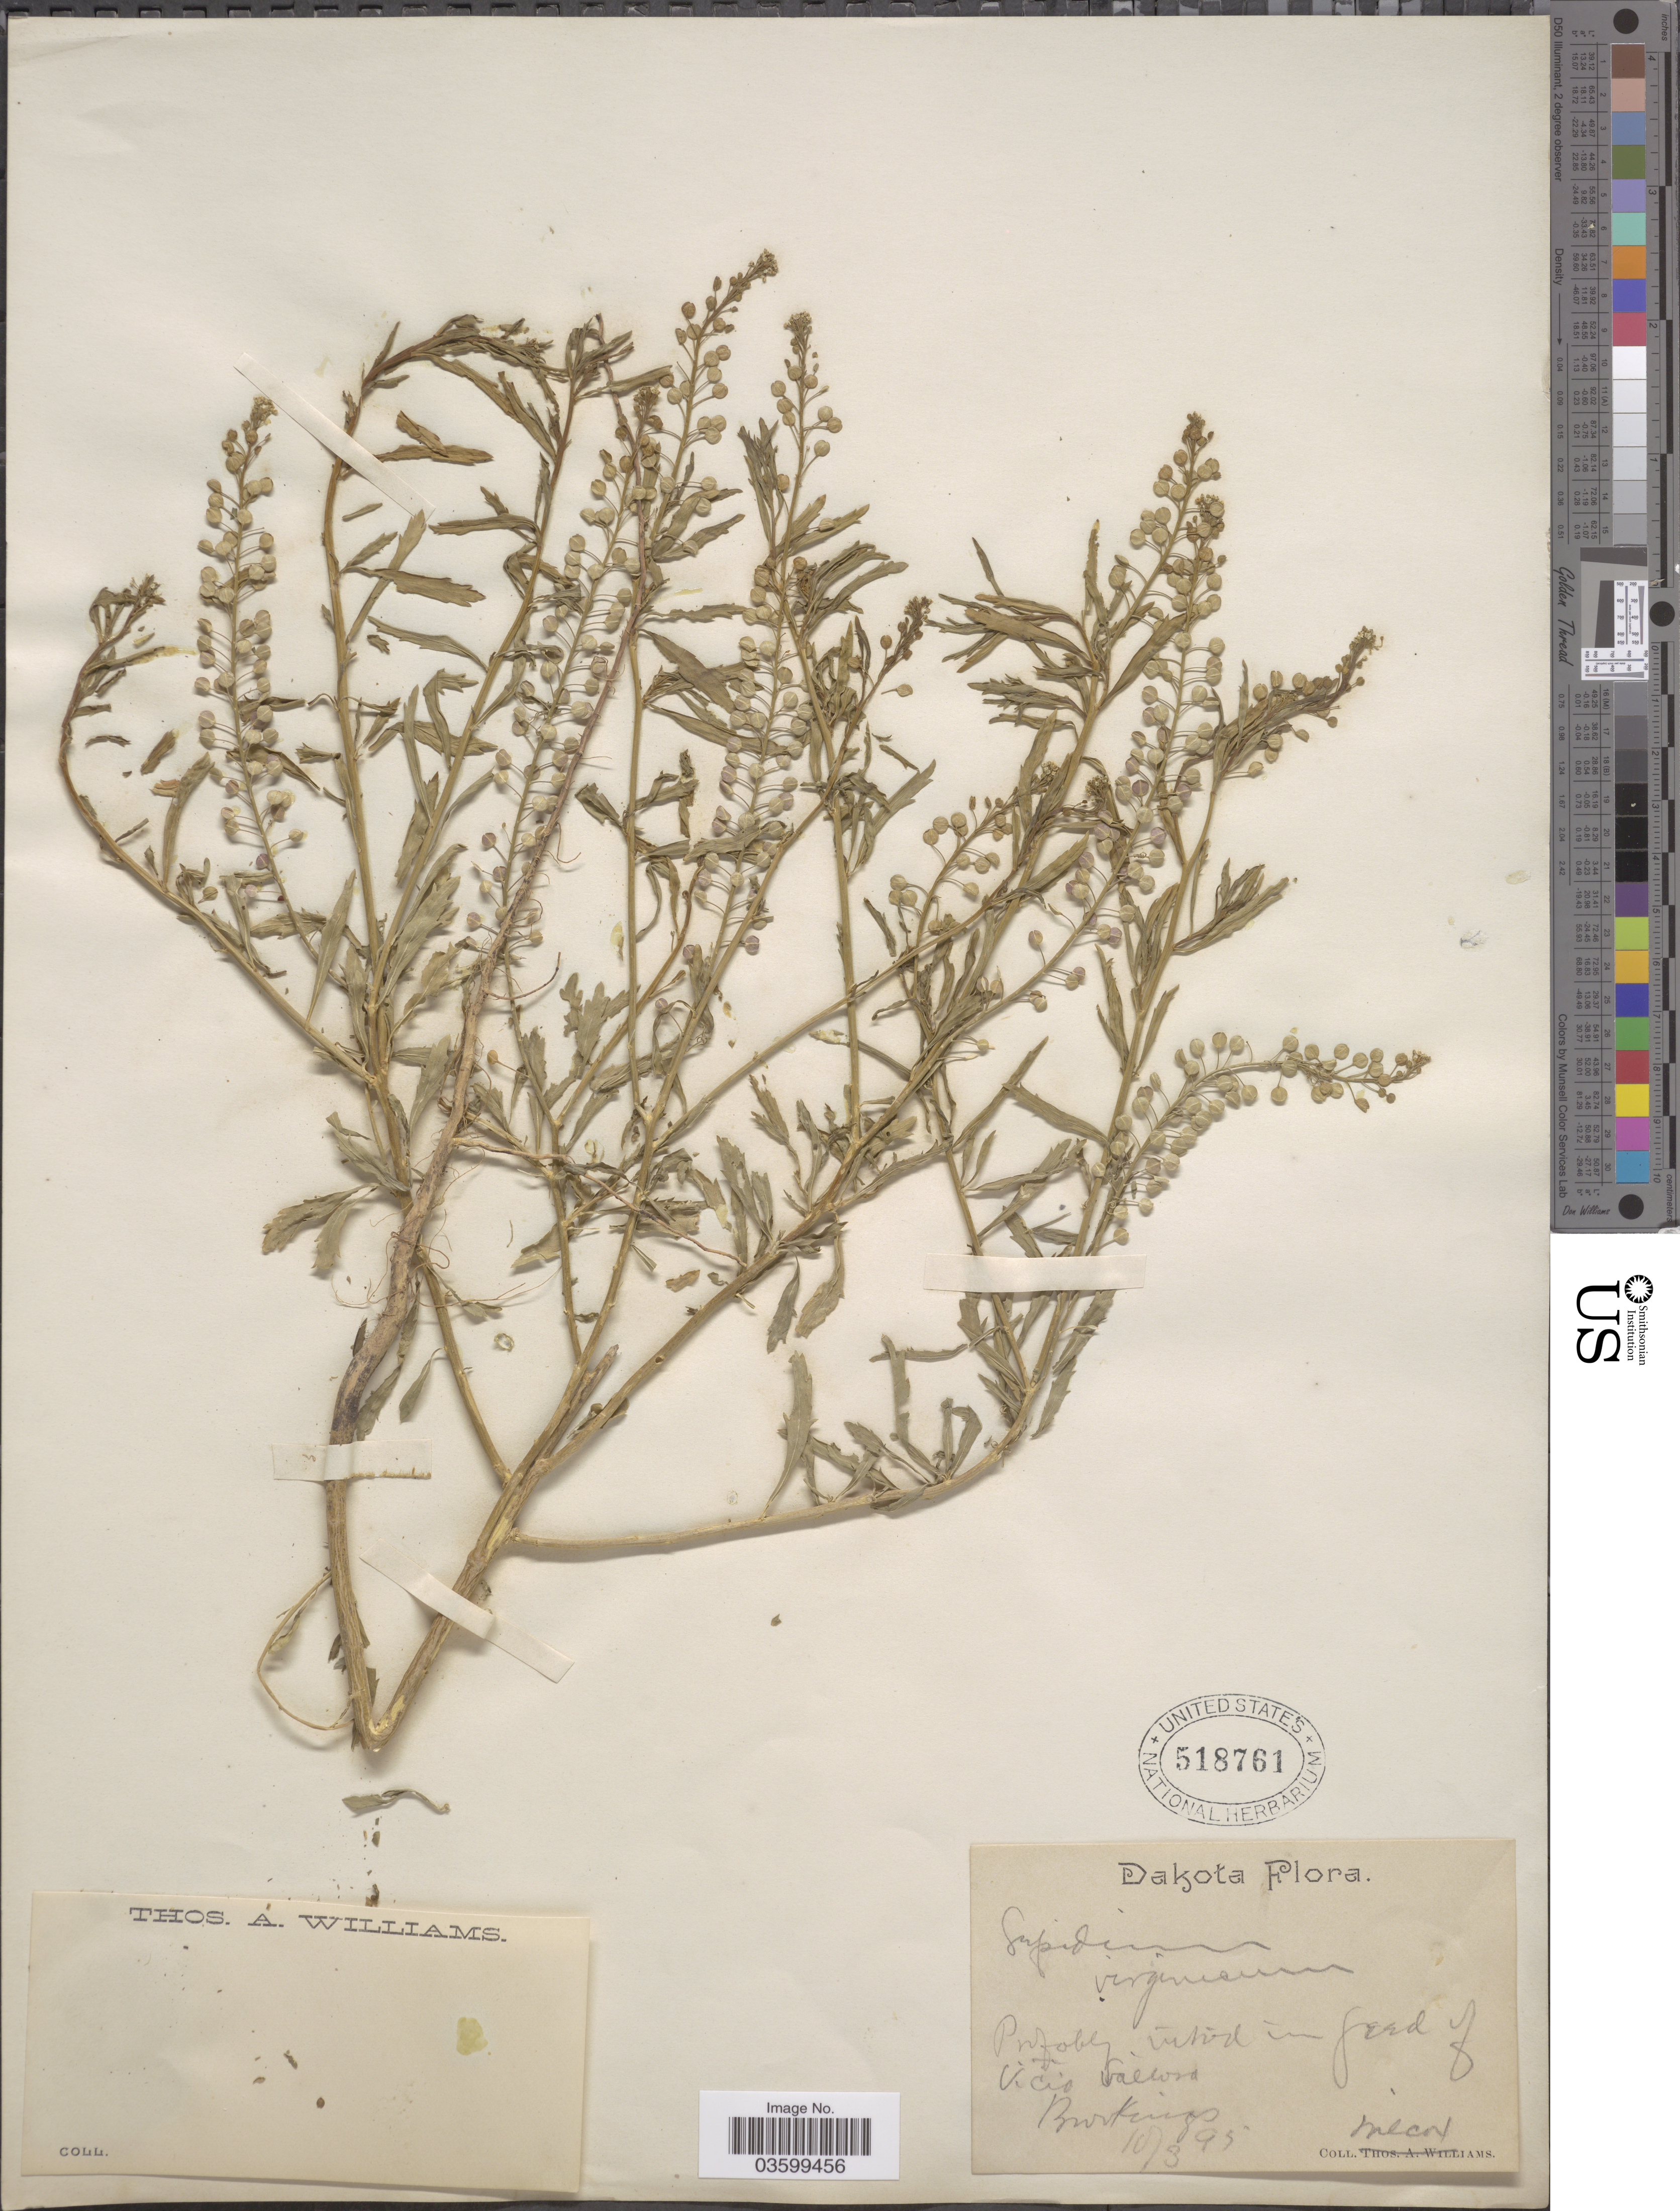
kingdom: Plantae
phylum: Tracheophyta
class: Magnoliopsida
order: Brassicales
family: Brassicaceae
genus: Lepidium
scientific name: Lepidium virginicum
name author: L.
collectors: -. Wilcox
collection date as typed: Transcribed d/m/y: 3/10/95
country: United States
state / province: South Dakota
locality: Dakota. Brookings.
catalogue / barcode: US 518761